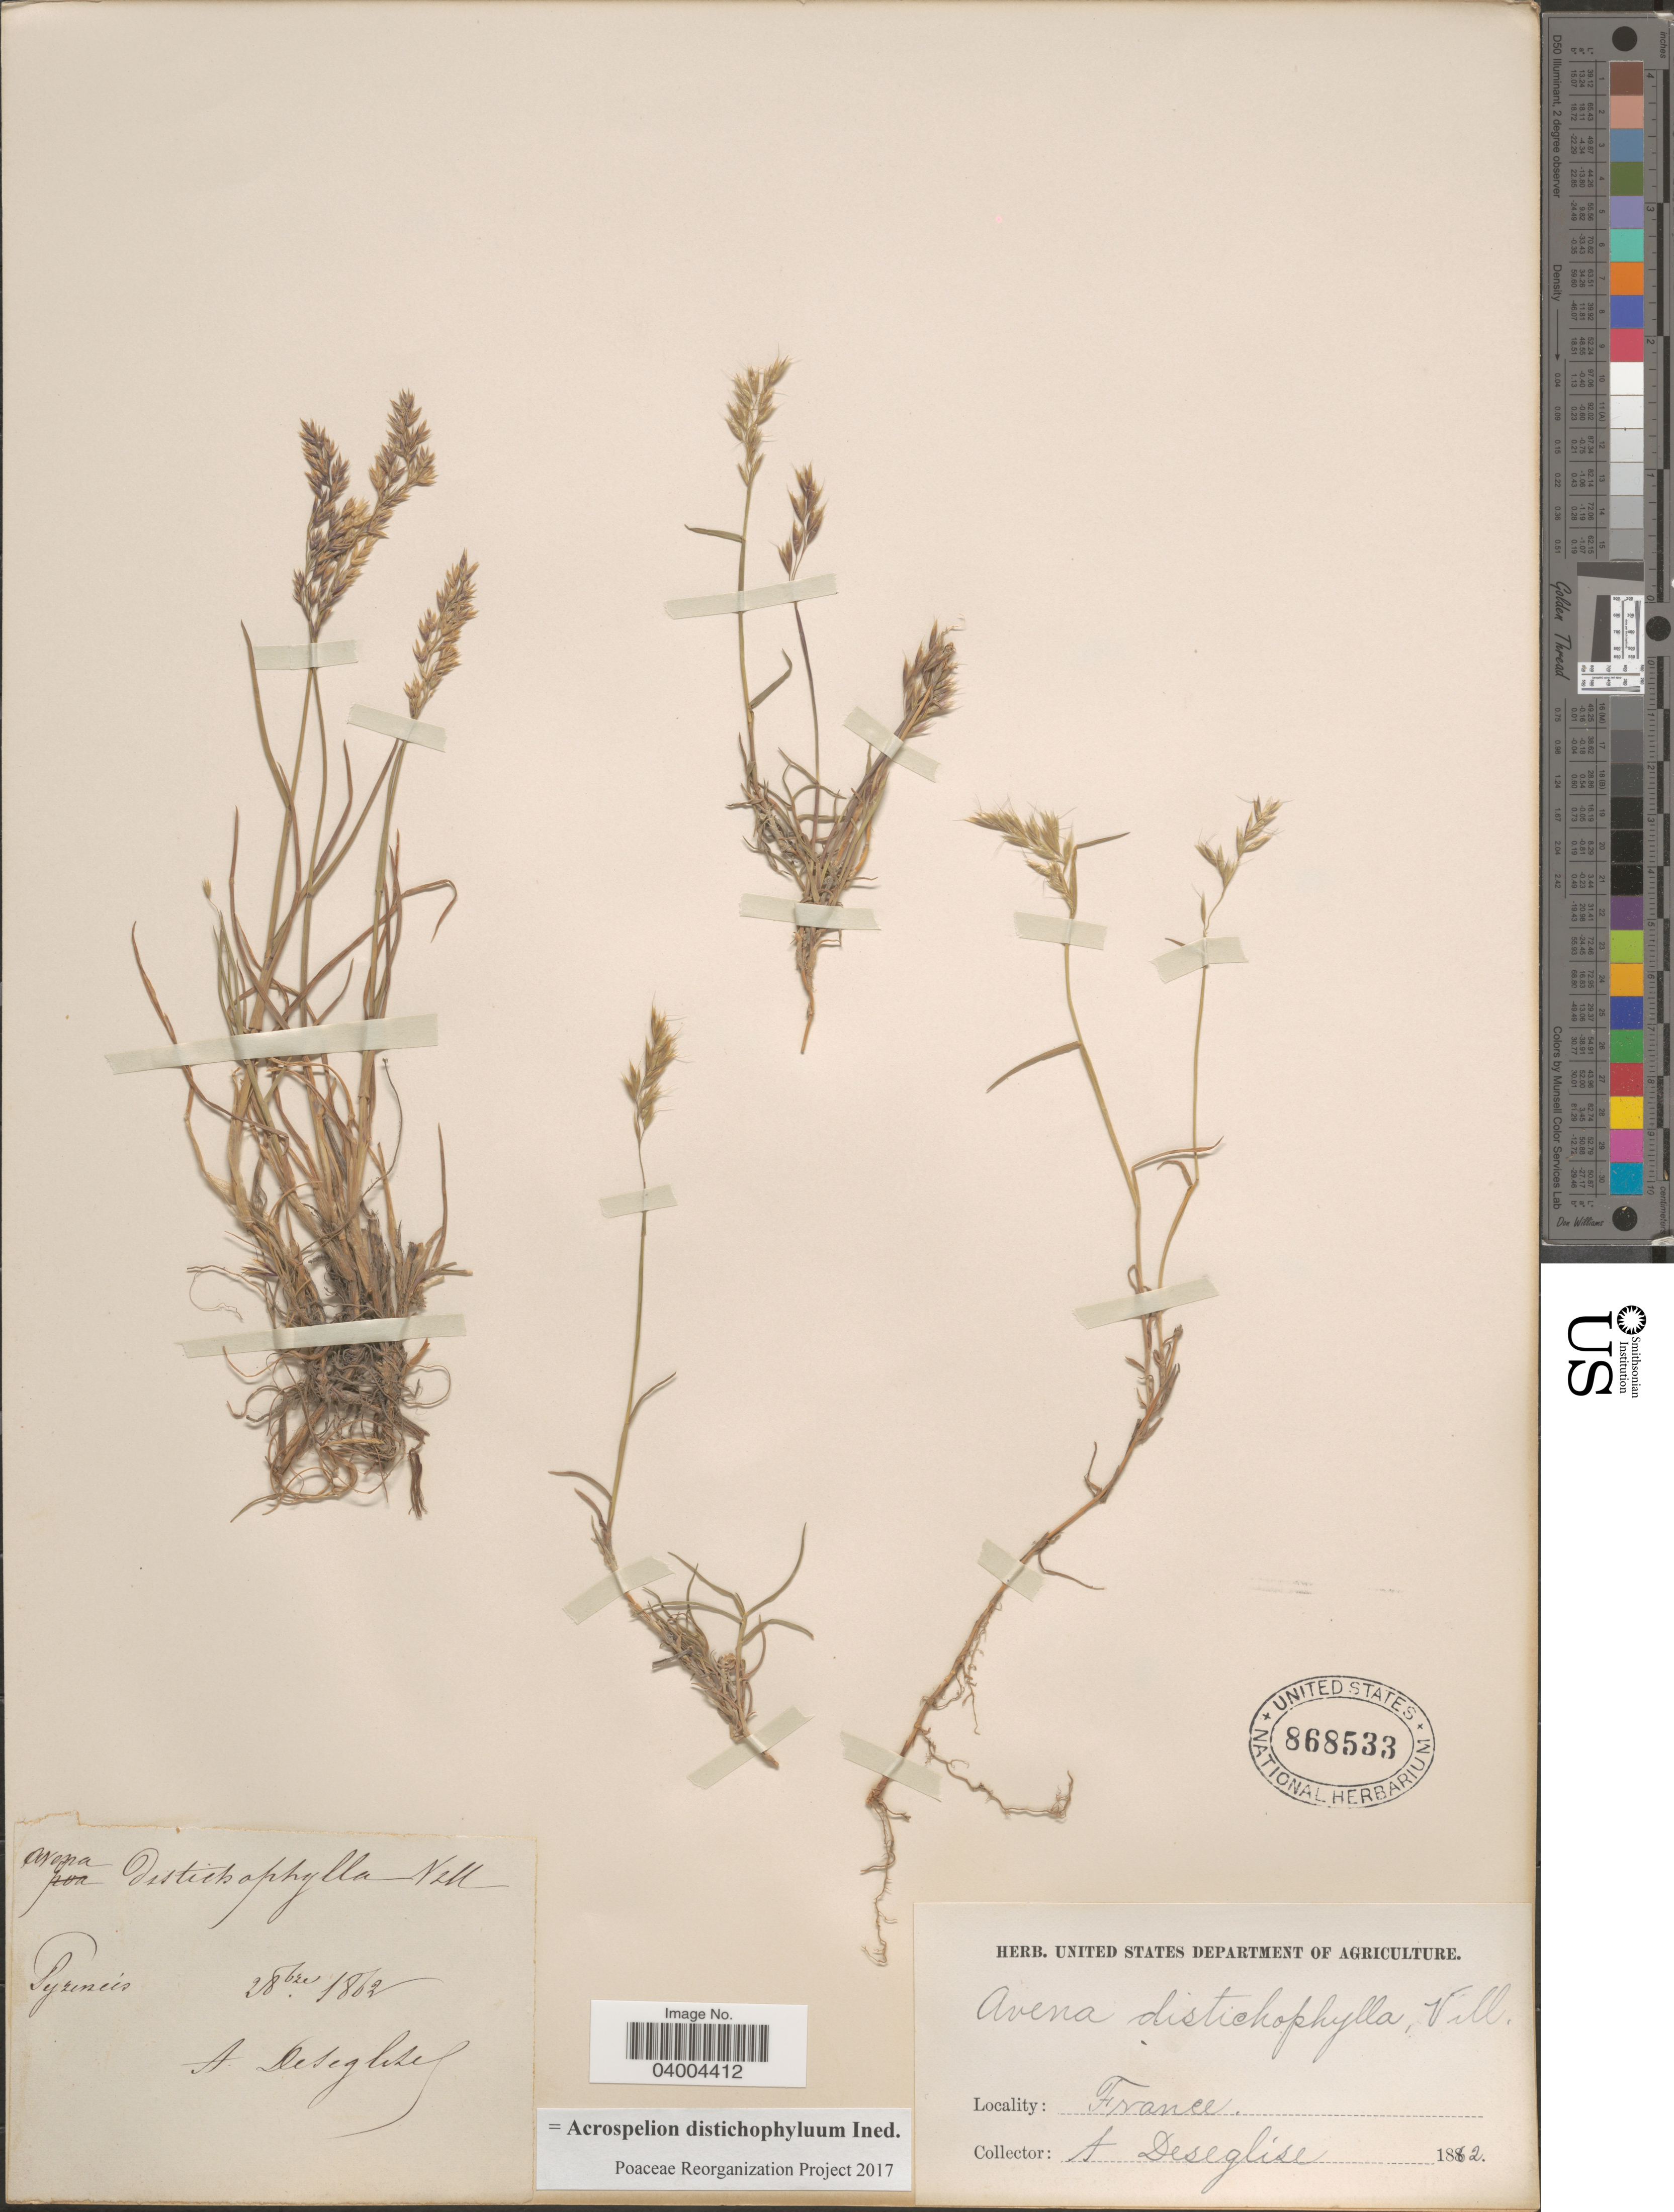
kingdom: Plantae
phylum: Tracheophyta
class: Liliopsida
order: Poales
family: Poaceae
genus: Acrospelion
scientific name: Acrospelion distichophyllum ined.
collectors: A. Deseglise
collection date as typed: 28 X 1862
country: France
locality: Pyrenees.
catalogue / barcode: US 868533